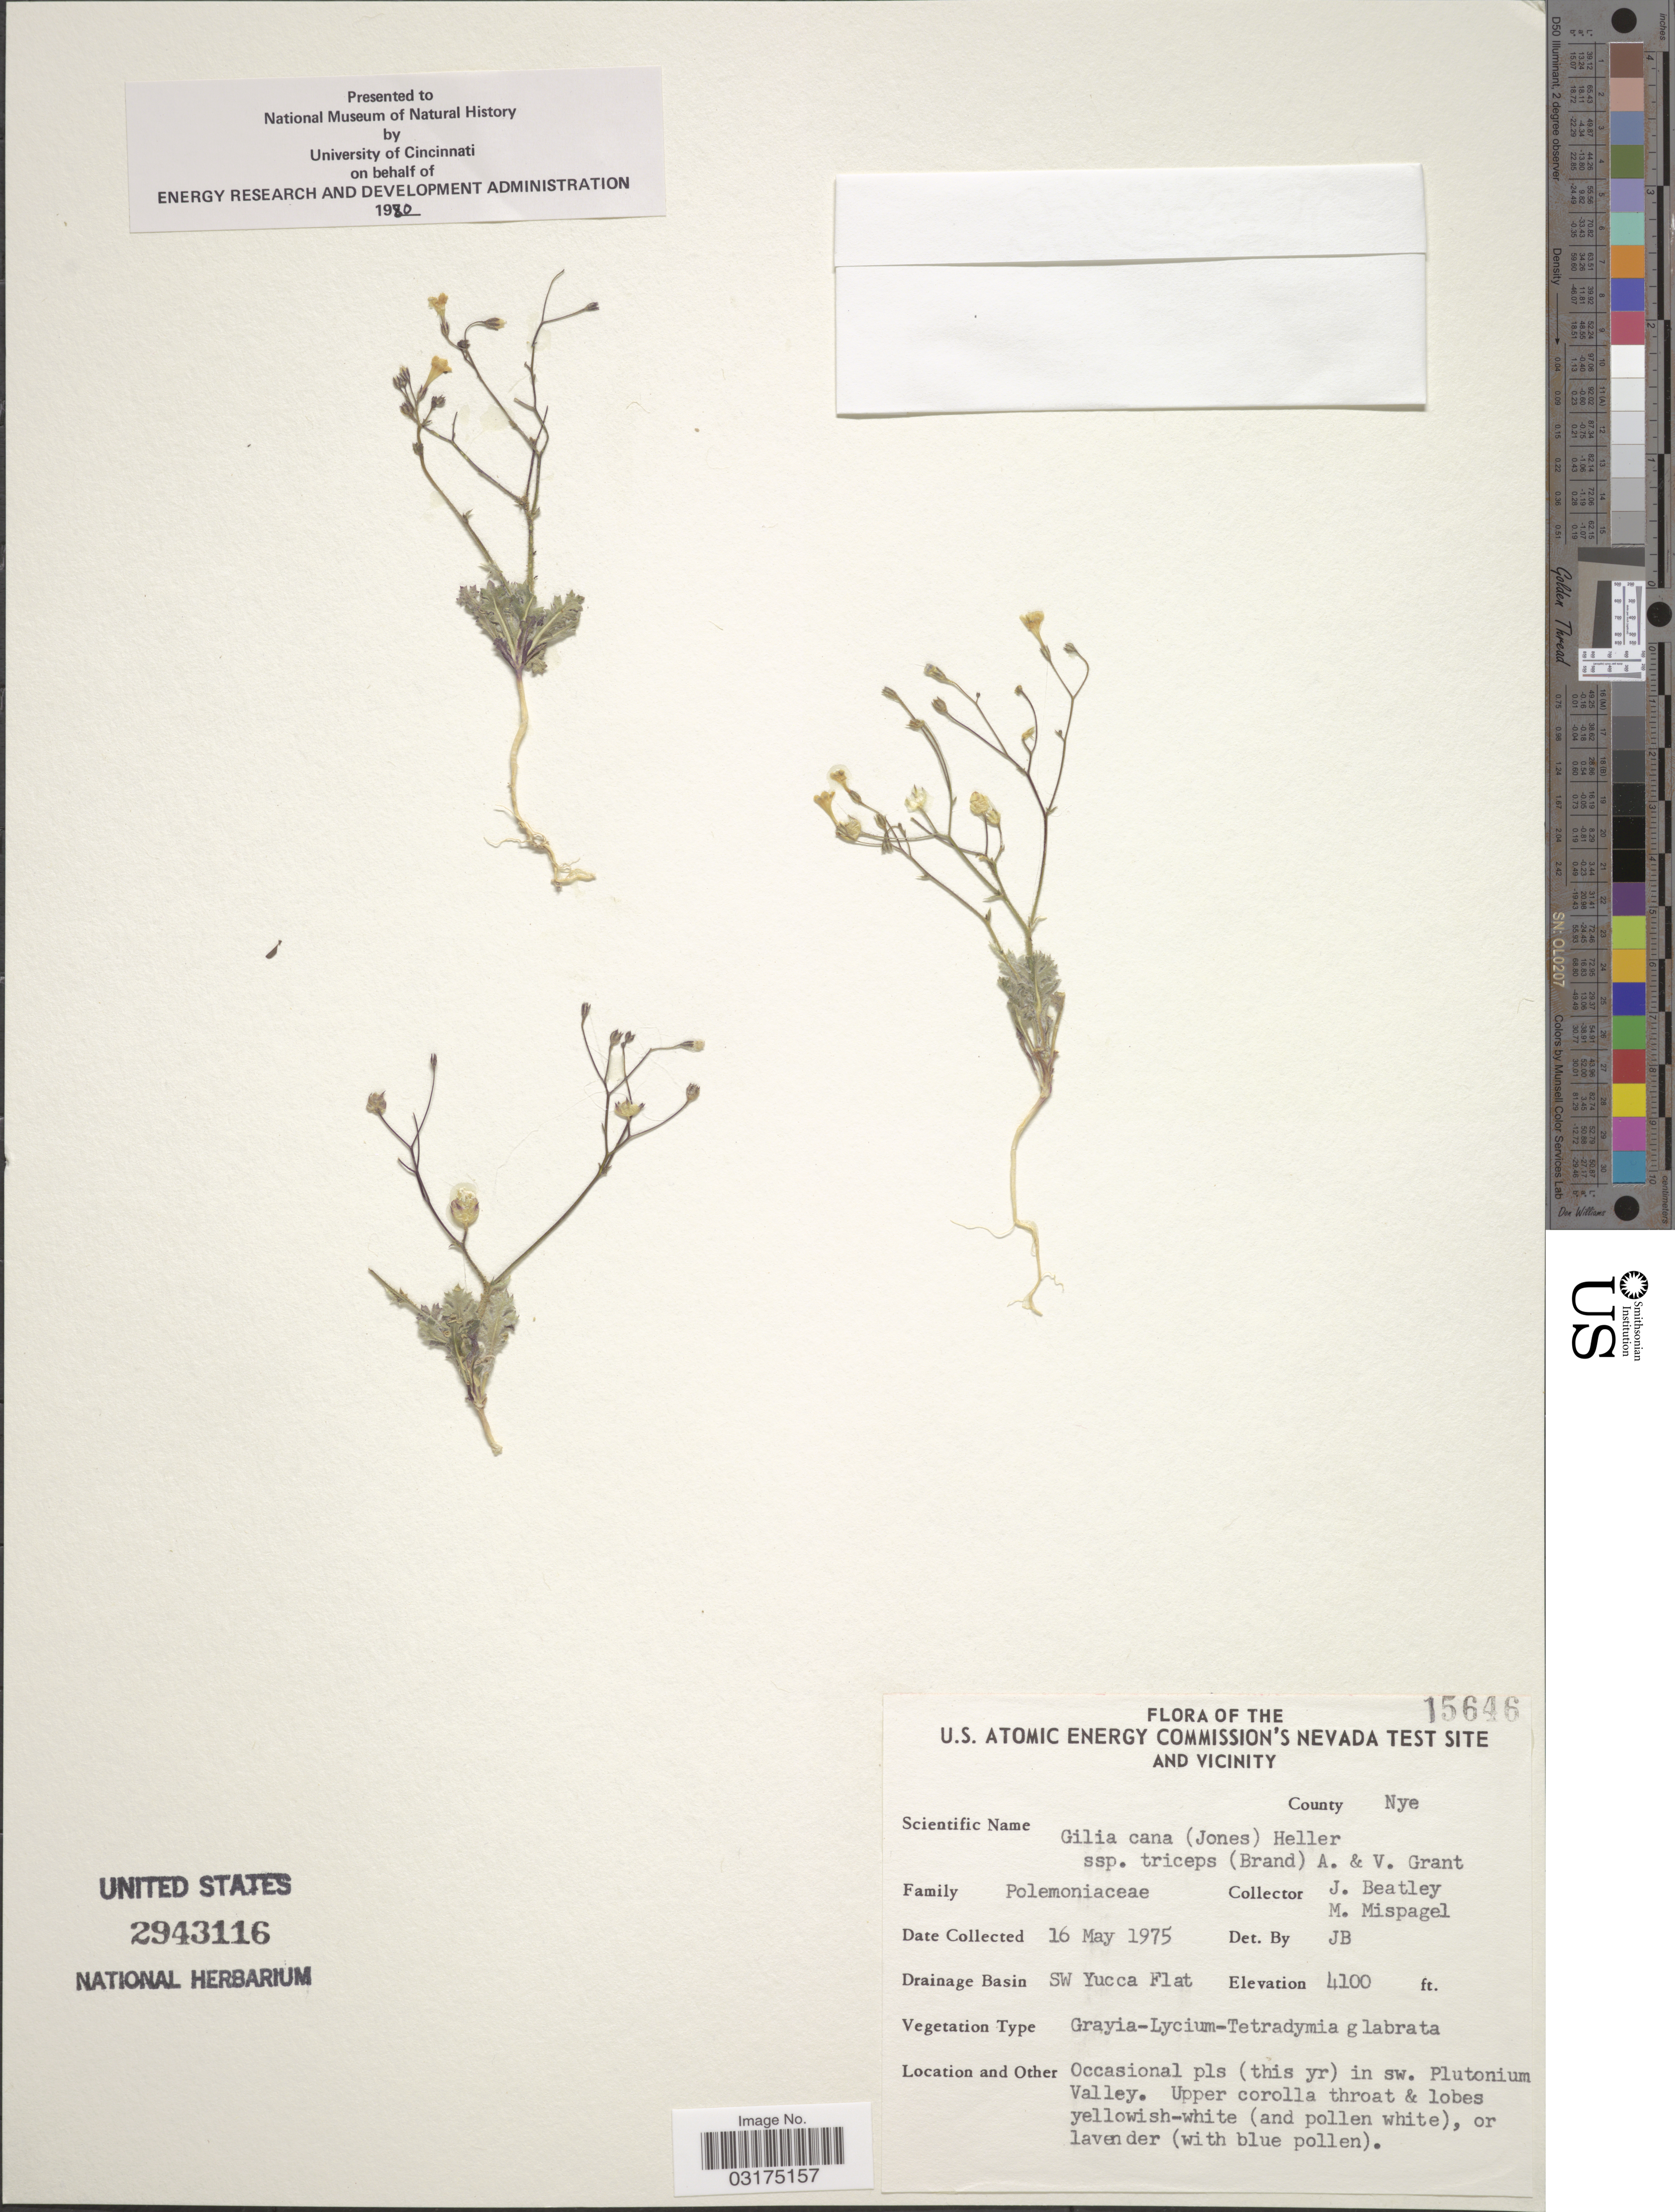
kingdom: Plantae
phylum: Tracheophyta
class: Magnoliopsida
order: Ericales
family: Polemoniaceae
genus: Gilia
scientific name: Gilia cana subsp. triceps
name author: (Brand) A.D. Grant & V.E. Grant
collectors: J. C. Beatley & M. Mispagel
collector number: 15646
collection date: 1975-05-16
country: United States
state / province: Nevada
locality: U.S. Atomic Energy Commission's Nevada Test Site and Vicinity, County Nye, Drainage Basin SW Yucca Flat, Occasional pls (this yr) in sw. Plutonium Valley.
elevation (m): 1250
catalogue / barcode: US 2943116